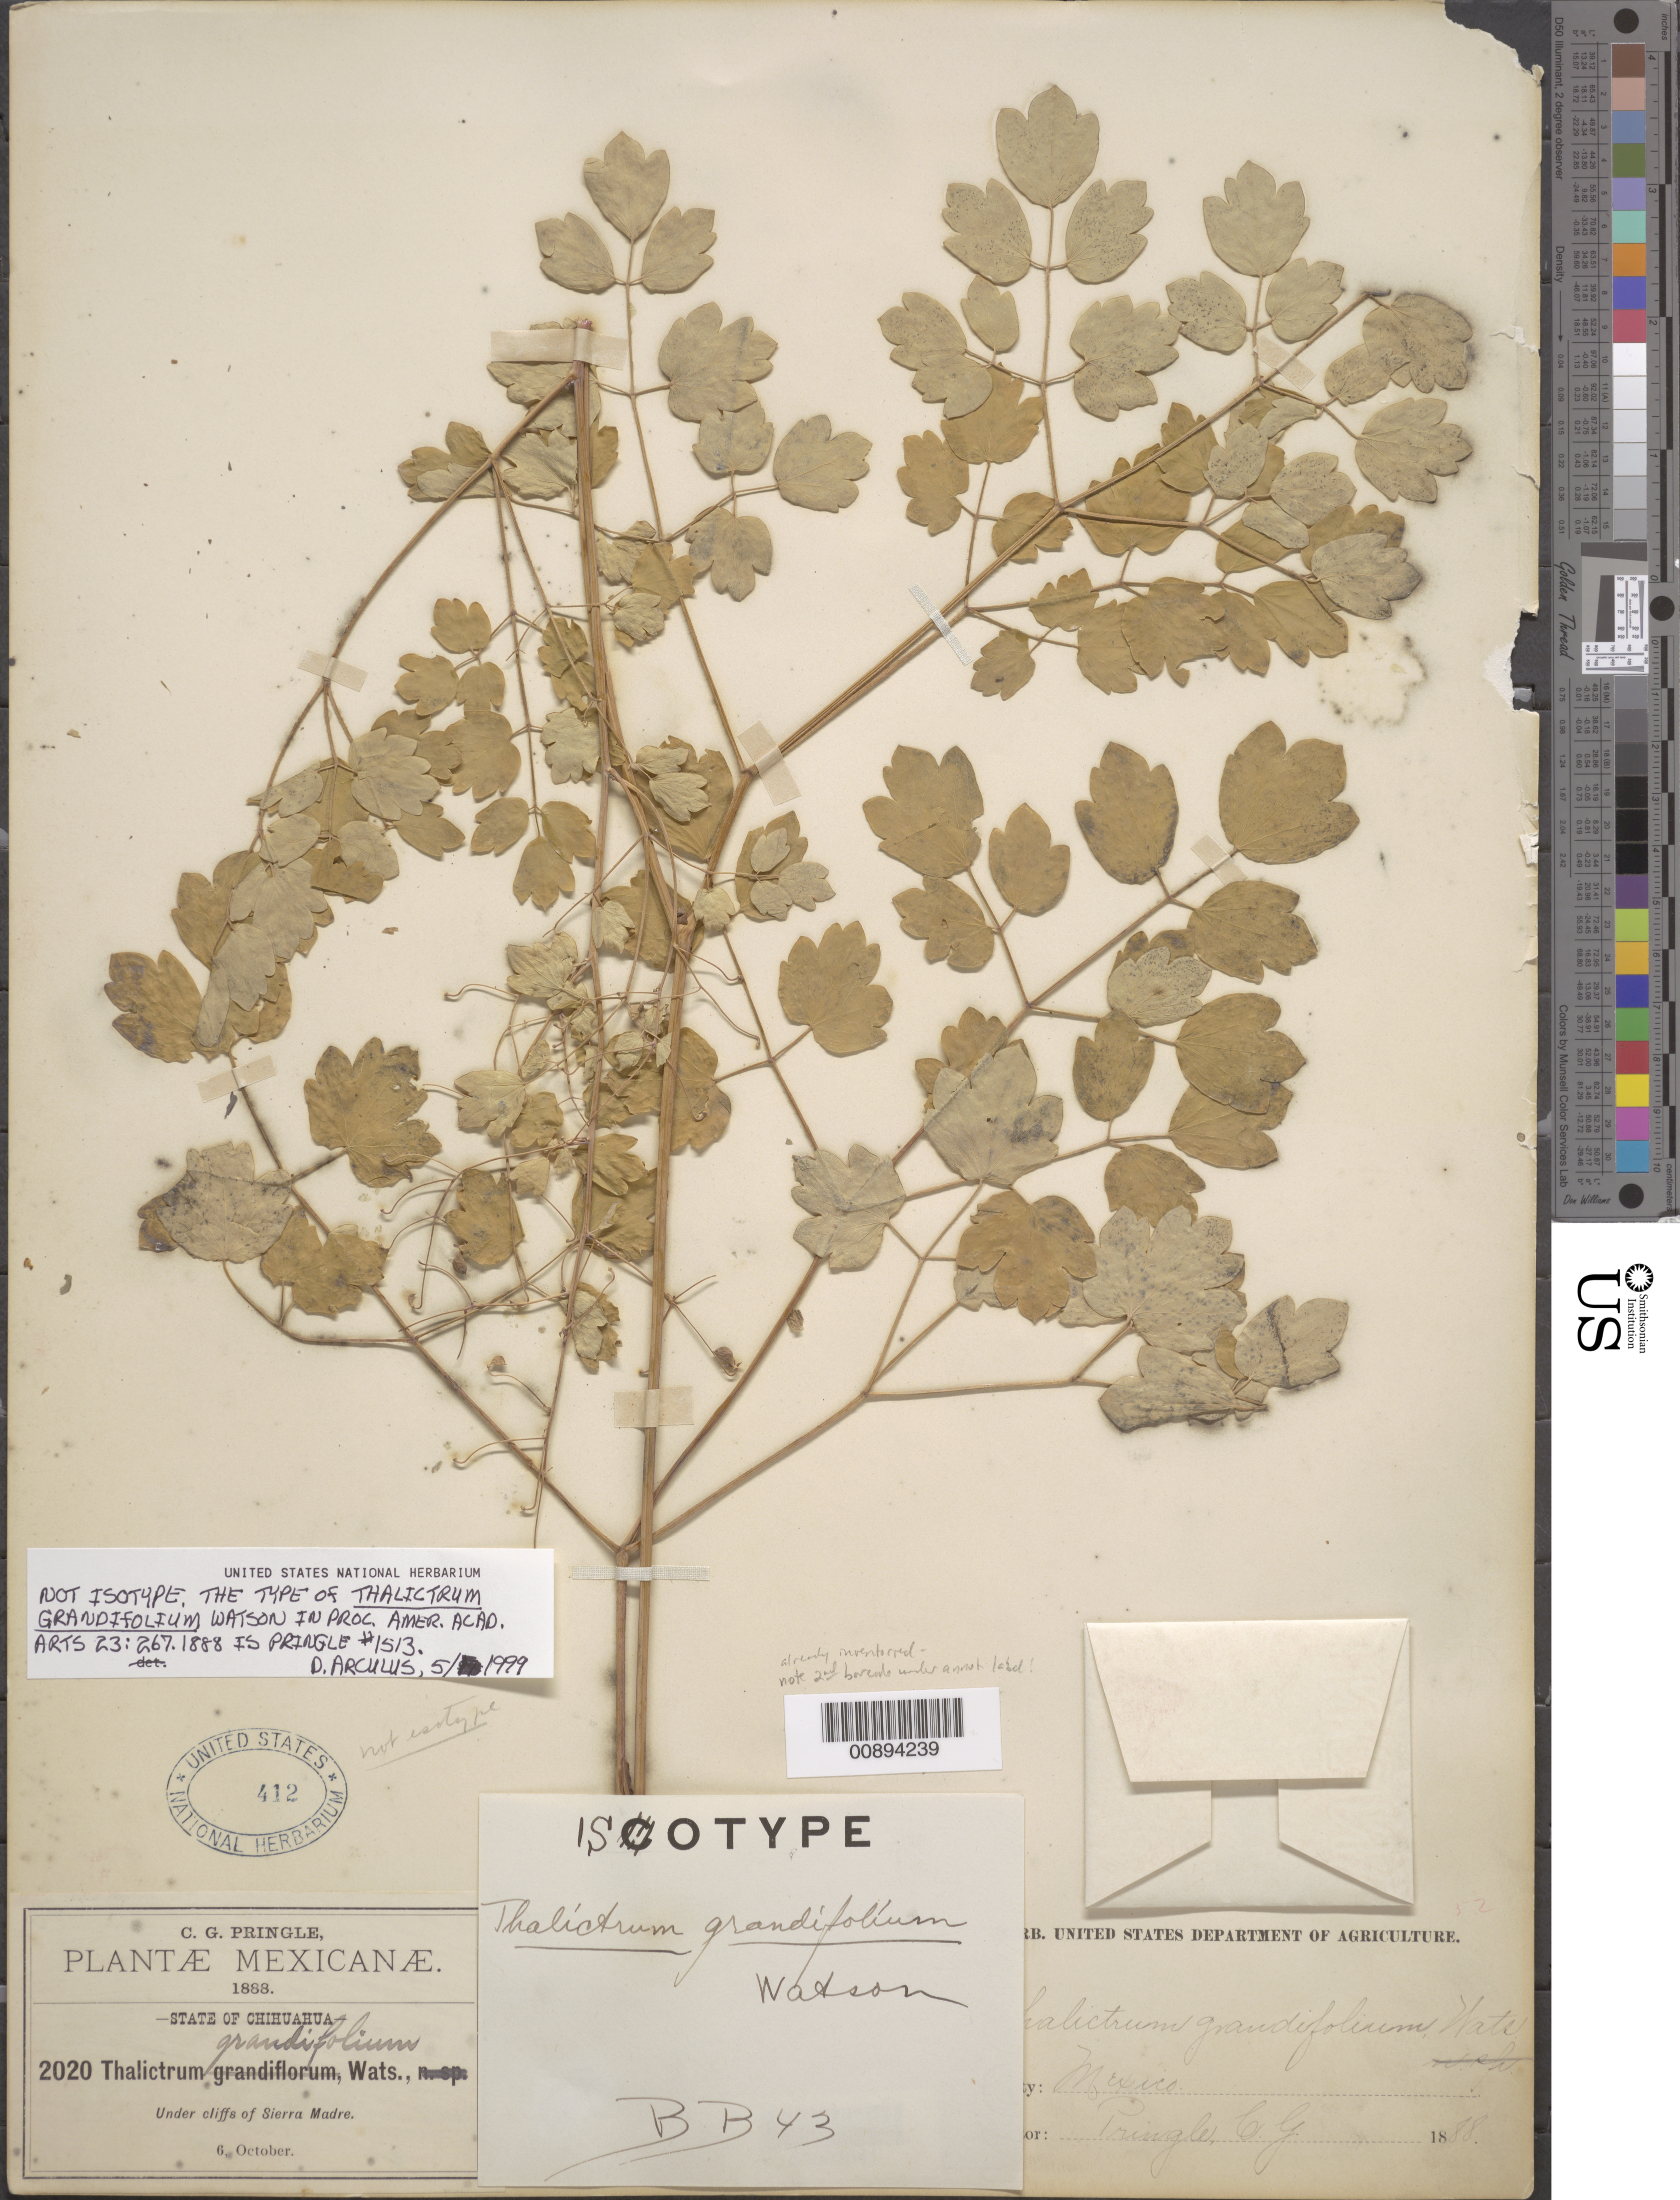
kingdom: Plantae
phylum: Tracheophyta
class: Magnoliopsida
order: Ranunculales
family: Ranunculaceae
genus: Thalictrum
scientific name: Thalictrum grandifolium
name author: S. Watson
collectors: C. G. Pringle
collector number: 2020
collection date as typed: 06 Oct 1888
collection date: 1888-10-06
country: Mexico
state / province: Chihuahua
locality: Sierra Madre, Chihuahua.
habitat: Under cliffs of Sierra.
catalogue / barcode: US 412